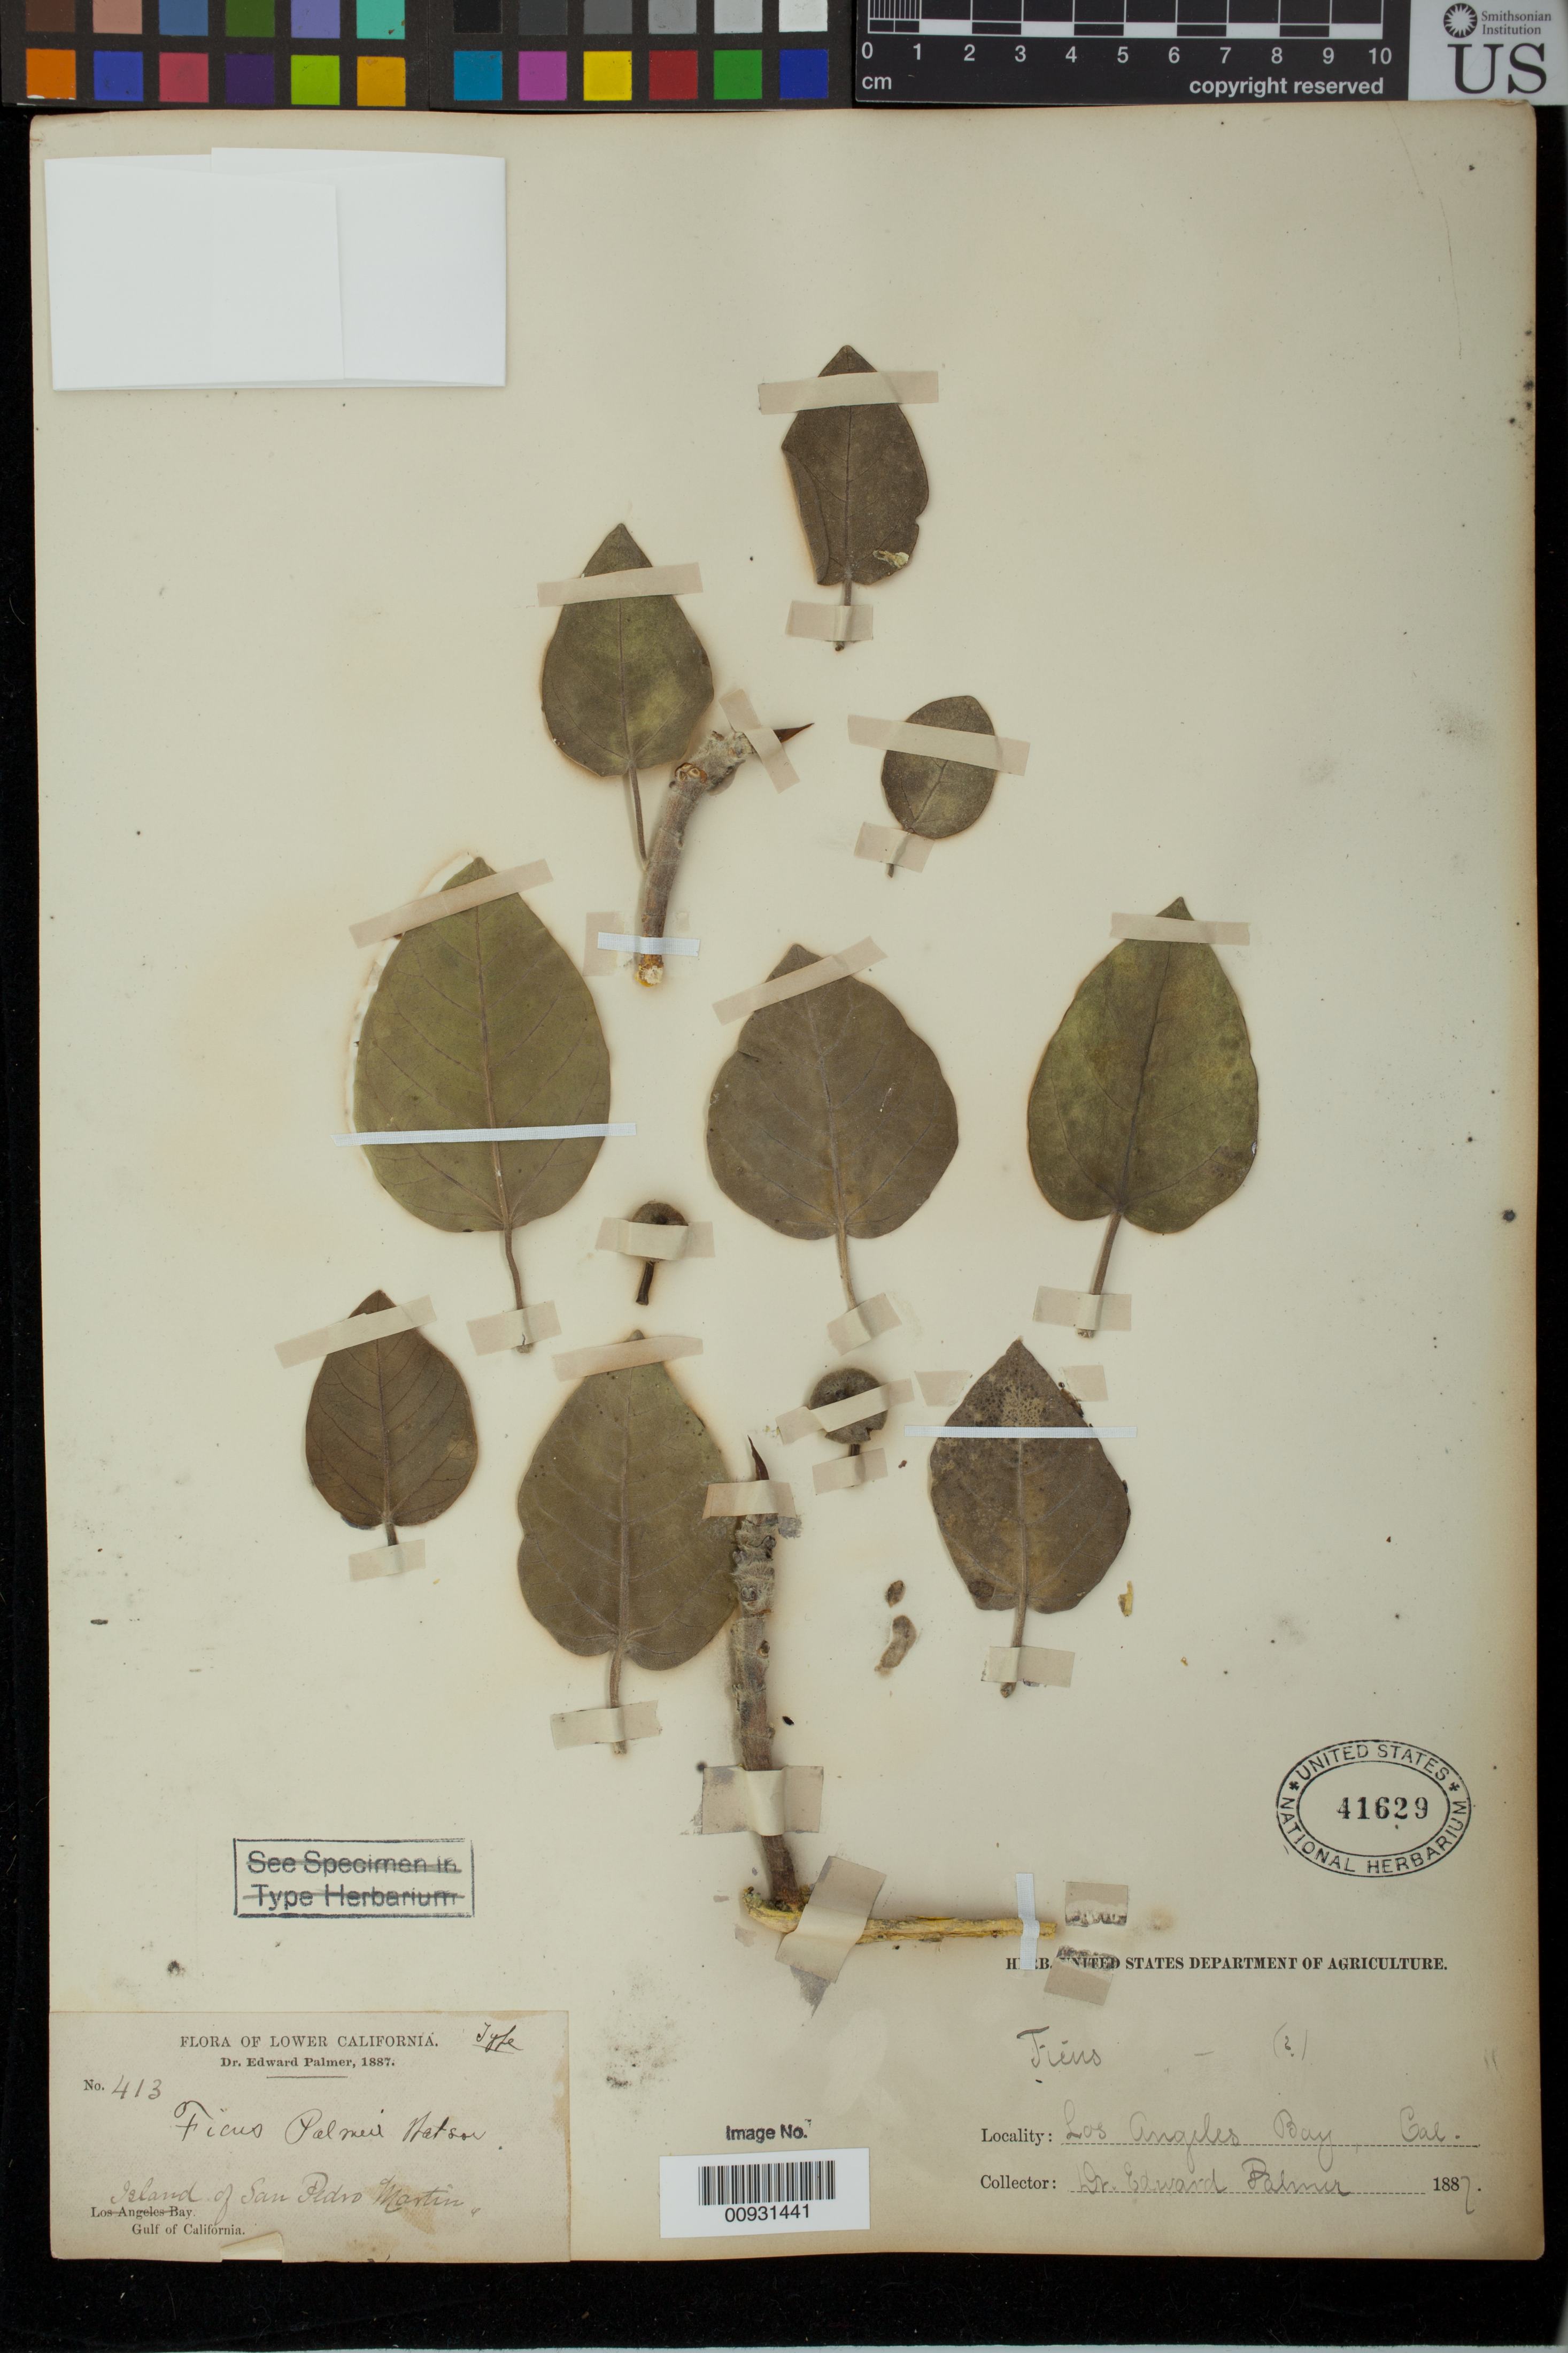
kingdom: Plantae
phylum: Tracheophyta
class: Magnoliopsida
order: Rosales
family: Moraceae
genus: Ficus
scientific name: Ficus palmeri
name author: S. Watson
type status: Isotype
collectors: E. Palmer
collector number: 413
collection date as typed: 1887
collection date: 1887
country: Mexico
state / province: Sonora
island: San Pedro Martin Island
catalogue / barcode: US 41629